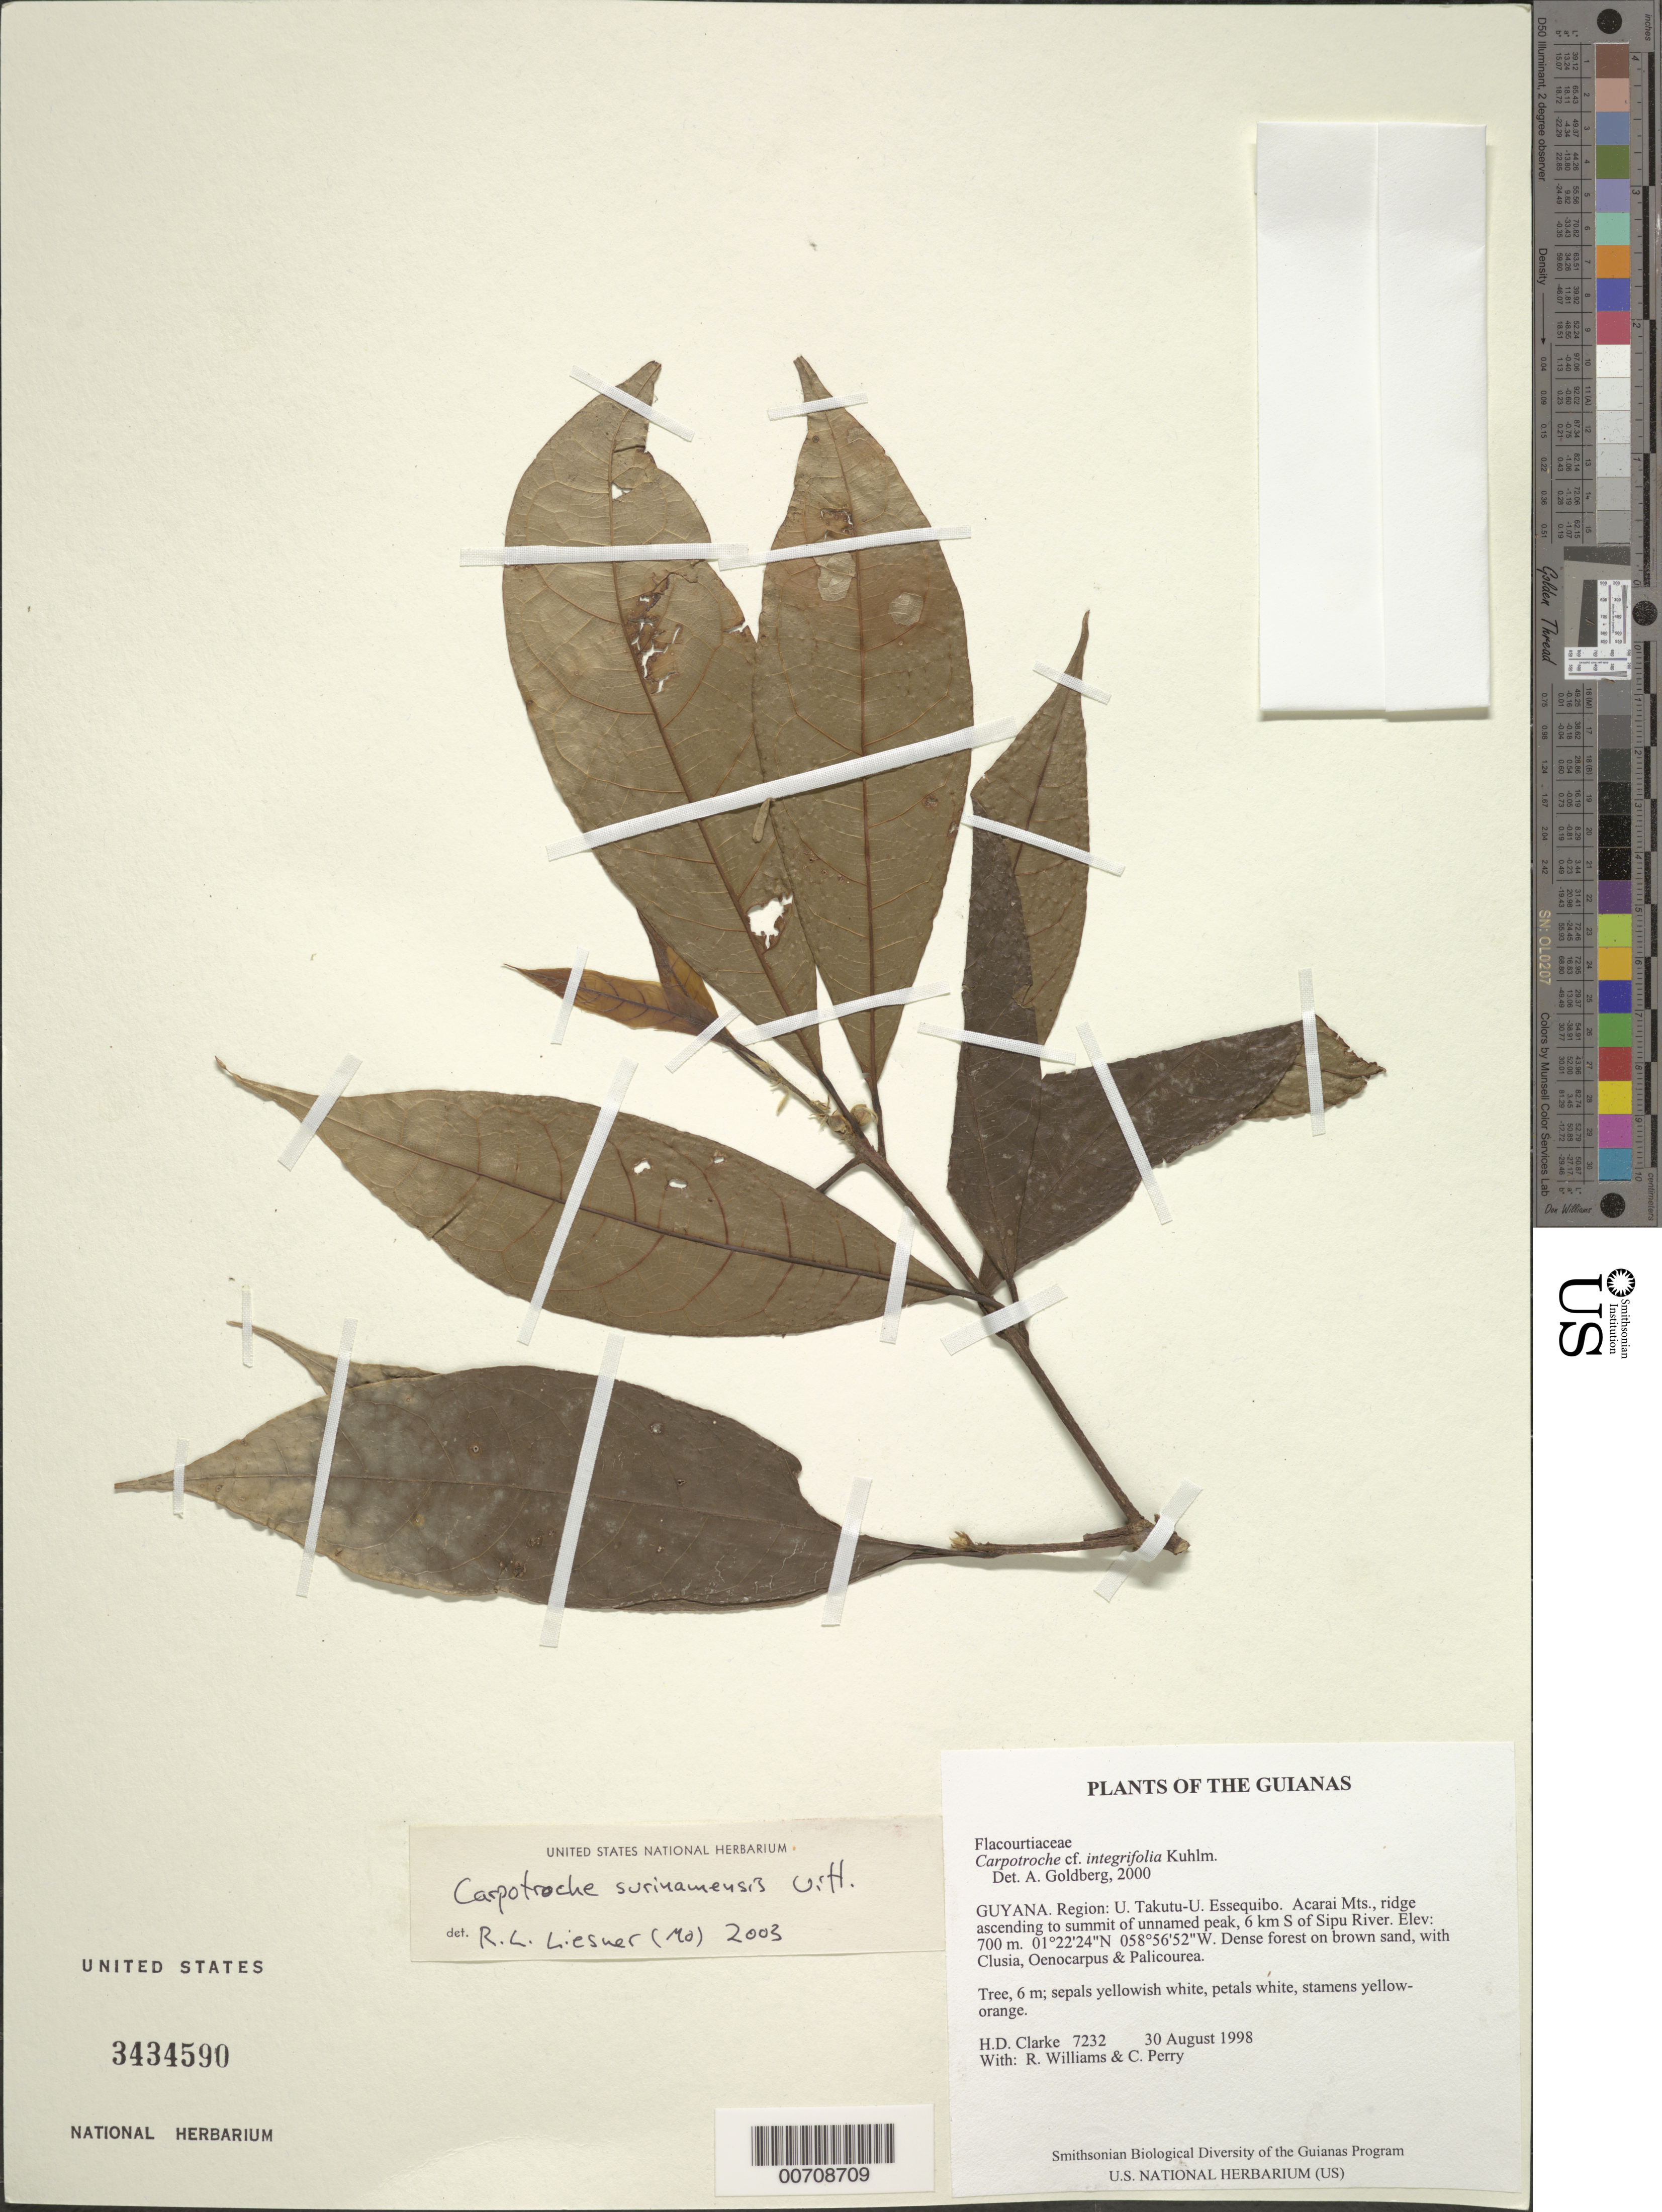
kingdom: Plantae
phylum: Tracheophyta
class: Magnoliopsida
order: Malpighiales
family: Achariaceae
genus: Carpotroche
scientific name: Carpotroche surinamensis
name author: Uittien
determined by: Liesner, R. L.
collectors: H. D. Clarke, R. Williams & C. Perry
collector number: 7232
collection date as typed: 30 August 1998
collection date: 1998-08-30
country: Guyana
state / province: U. Takutu-U. Essequibo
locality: Acarai Mts., ridge ascending to summit of unnamed peak, 6 km S of Sipu River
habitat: Dense forest on brown sand, with Clusia, Oenocarpus & Palicourea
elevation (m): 700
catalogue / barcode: US 3434590